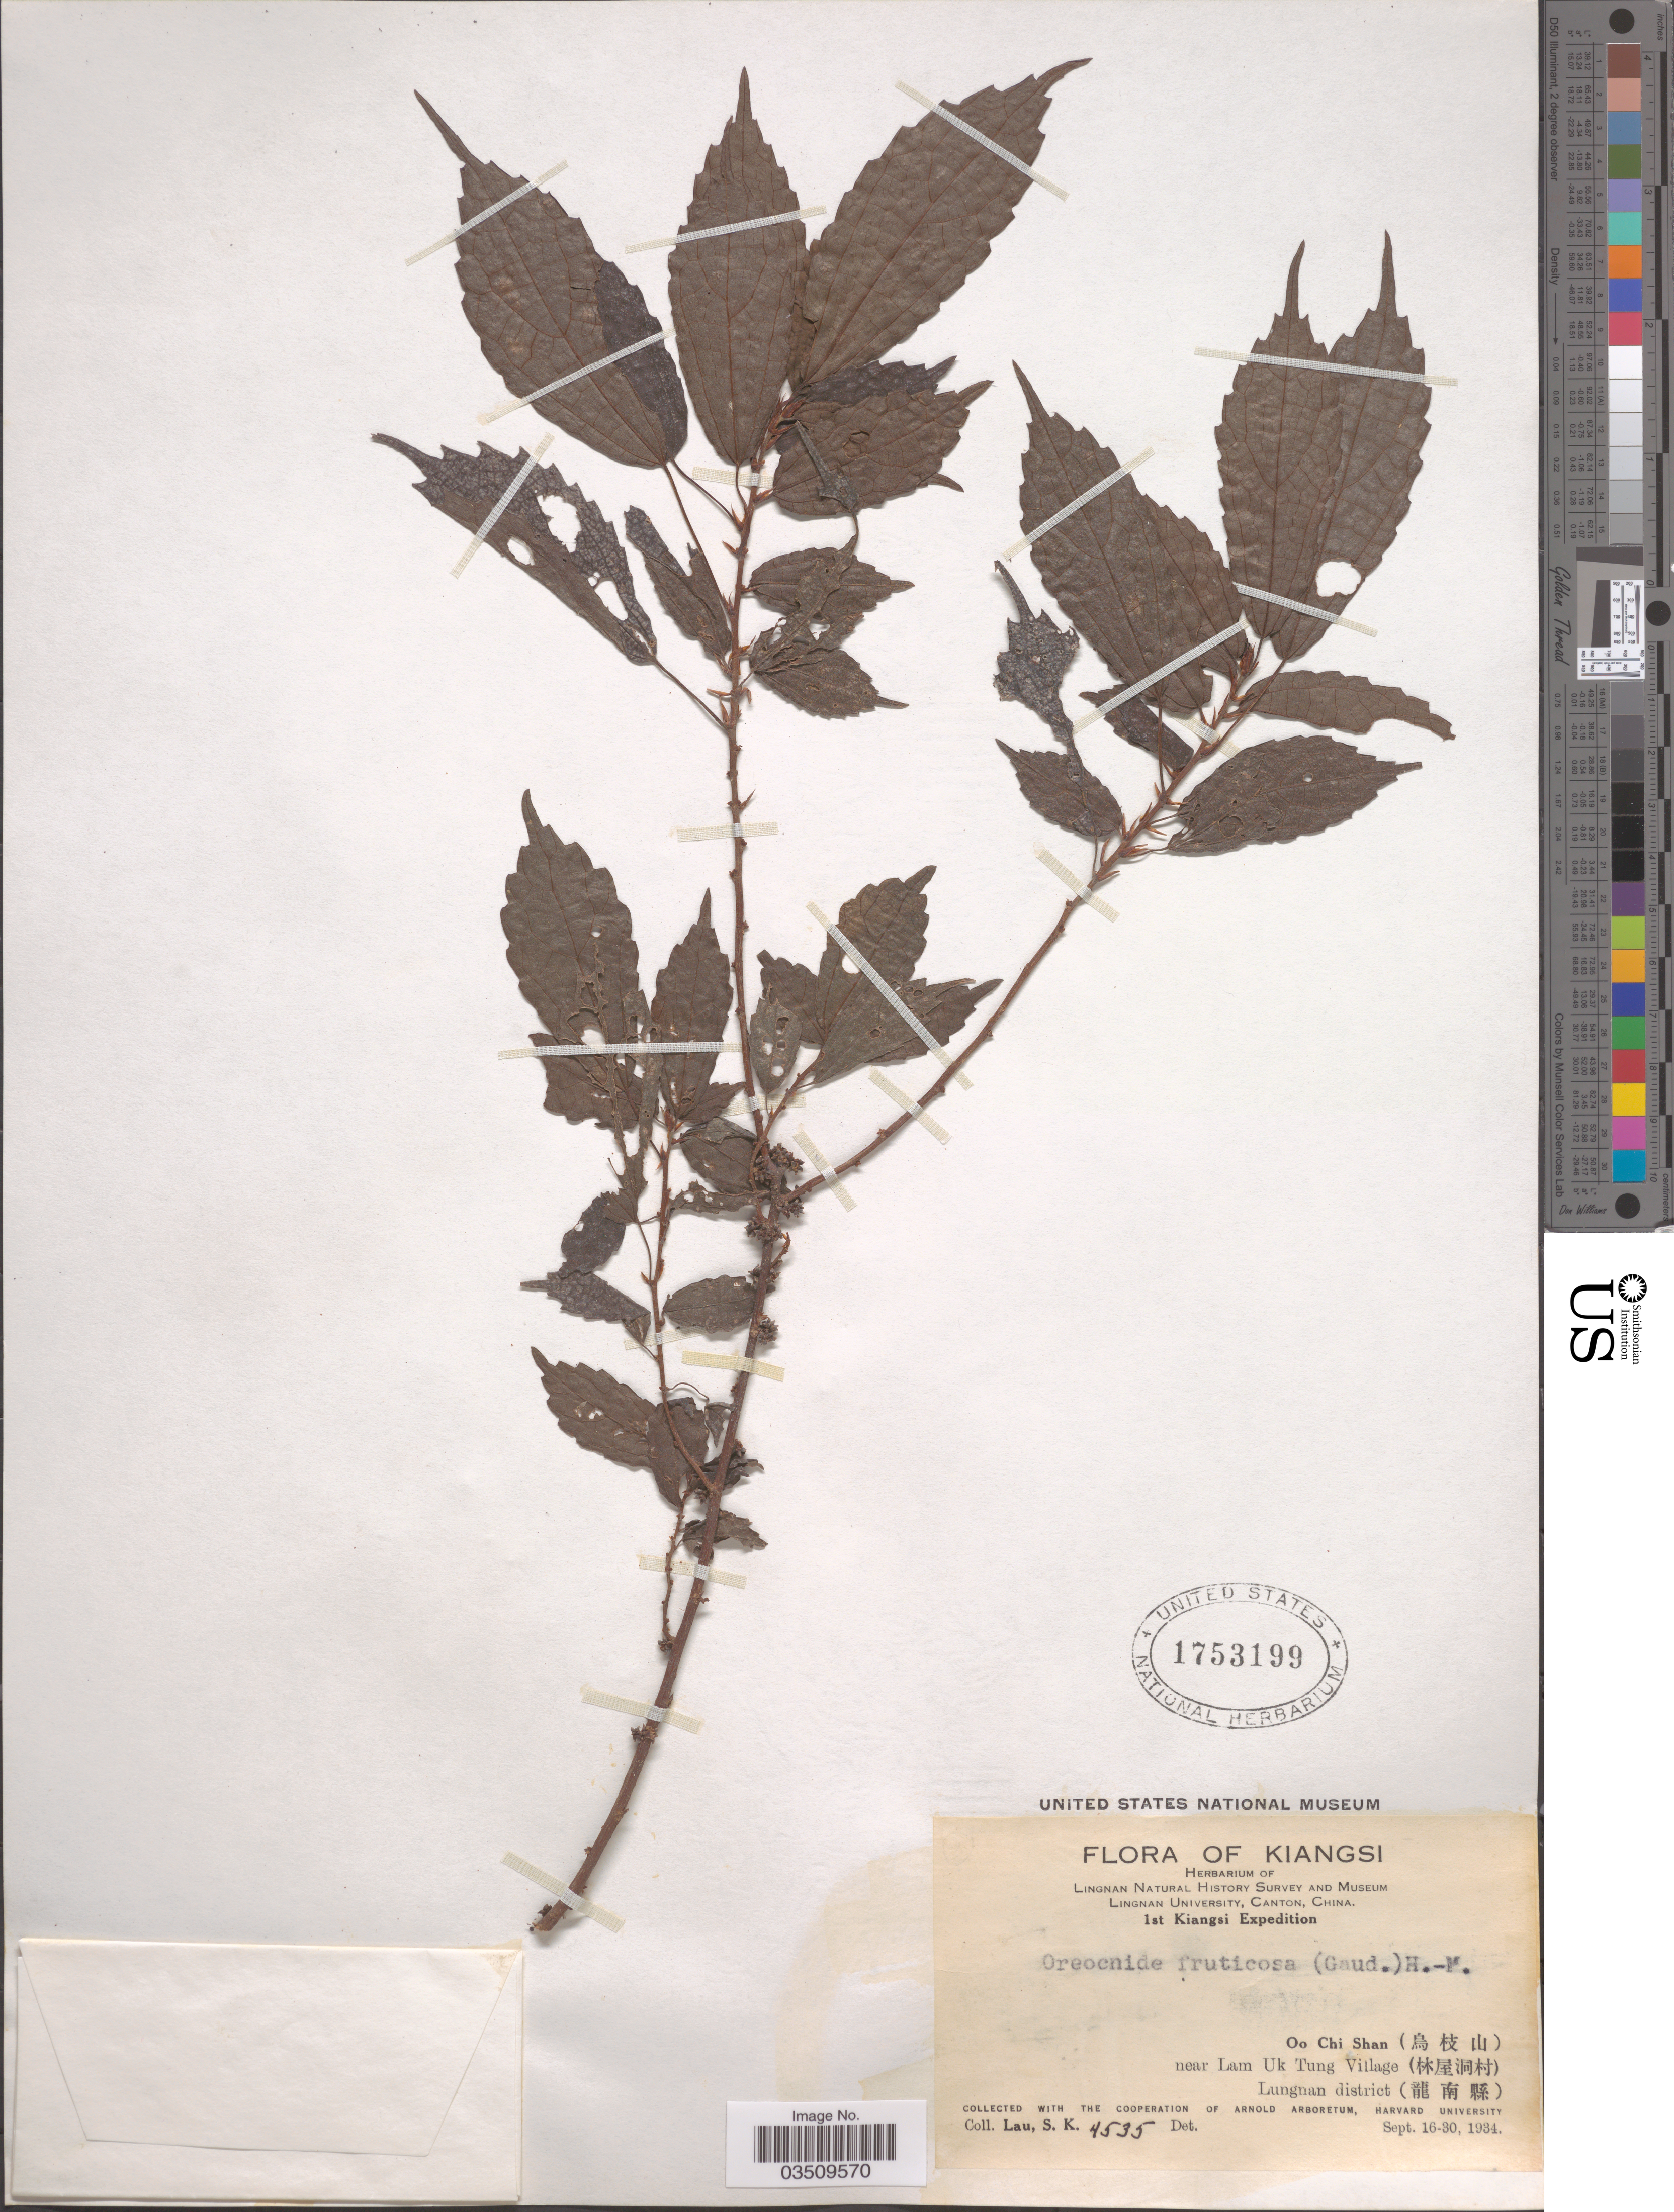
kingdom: Plantae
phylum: Tracheophyta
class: Magnoliopsida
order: Rosales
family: Urticaceae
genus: Oreocnide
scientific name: Oreocnide frutescens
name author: (Thunb.) Miq.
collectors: S. K. Lau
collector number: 4535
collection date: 1934-09-16/1934-09-30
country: China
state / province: Jiangxi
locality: Kiangsi. Oo Chi Shan (X), near Lam Uk Tung Village (X), Lungnan district (X).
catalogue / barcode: US 1753199